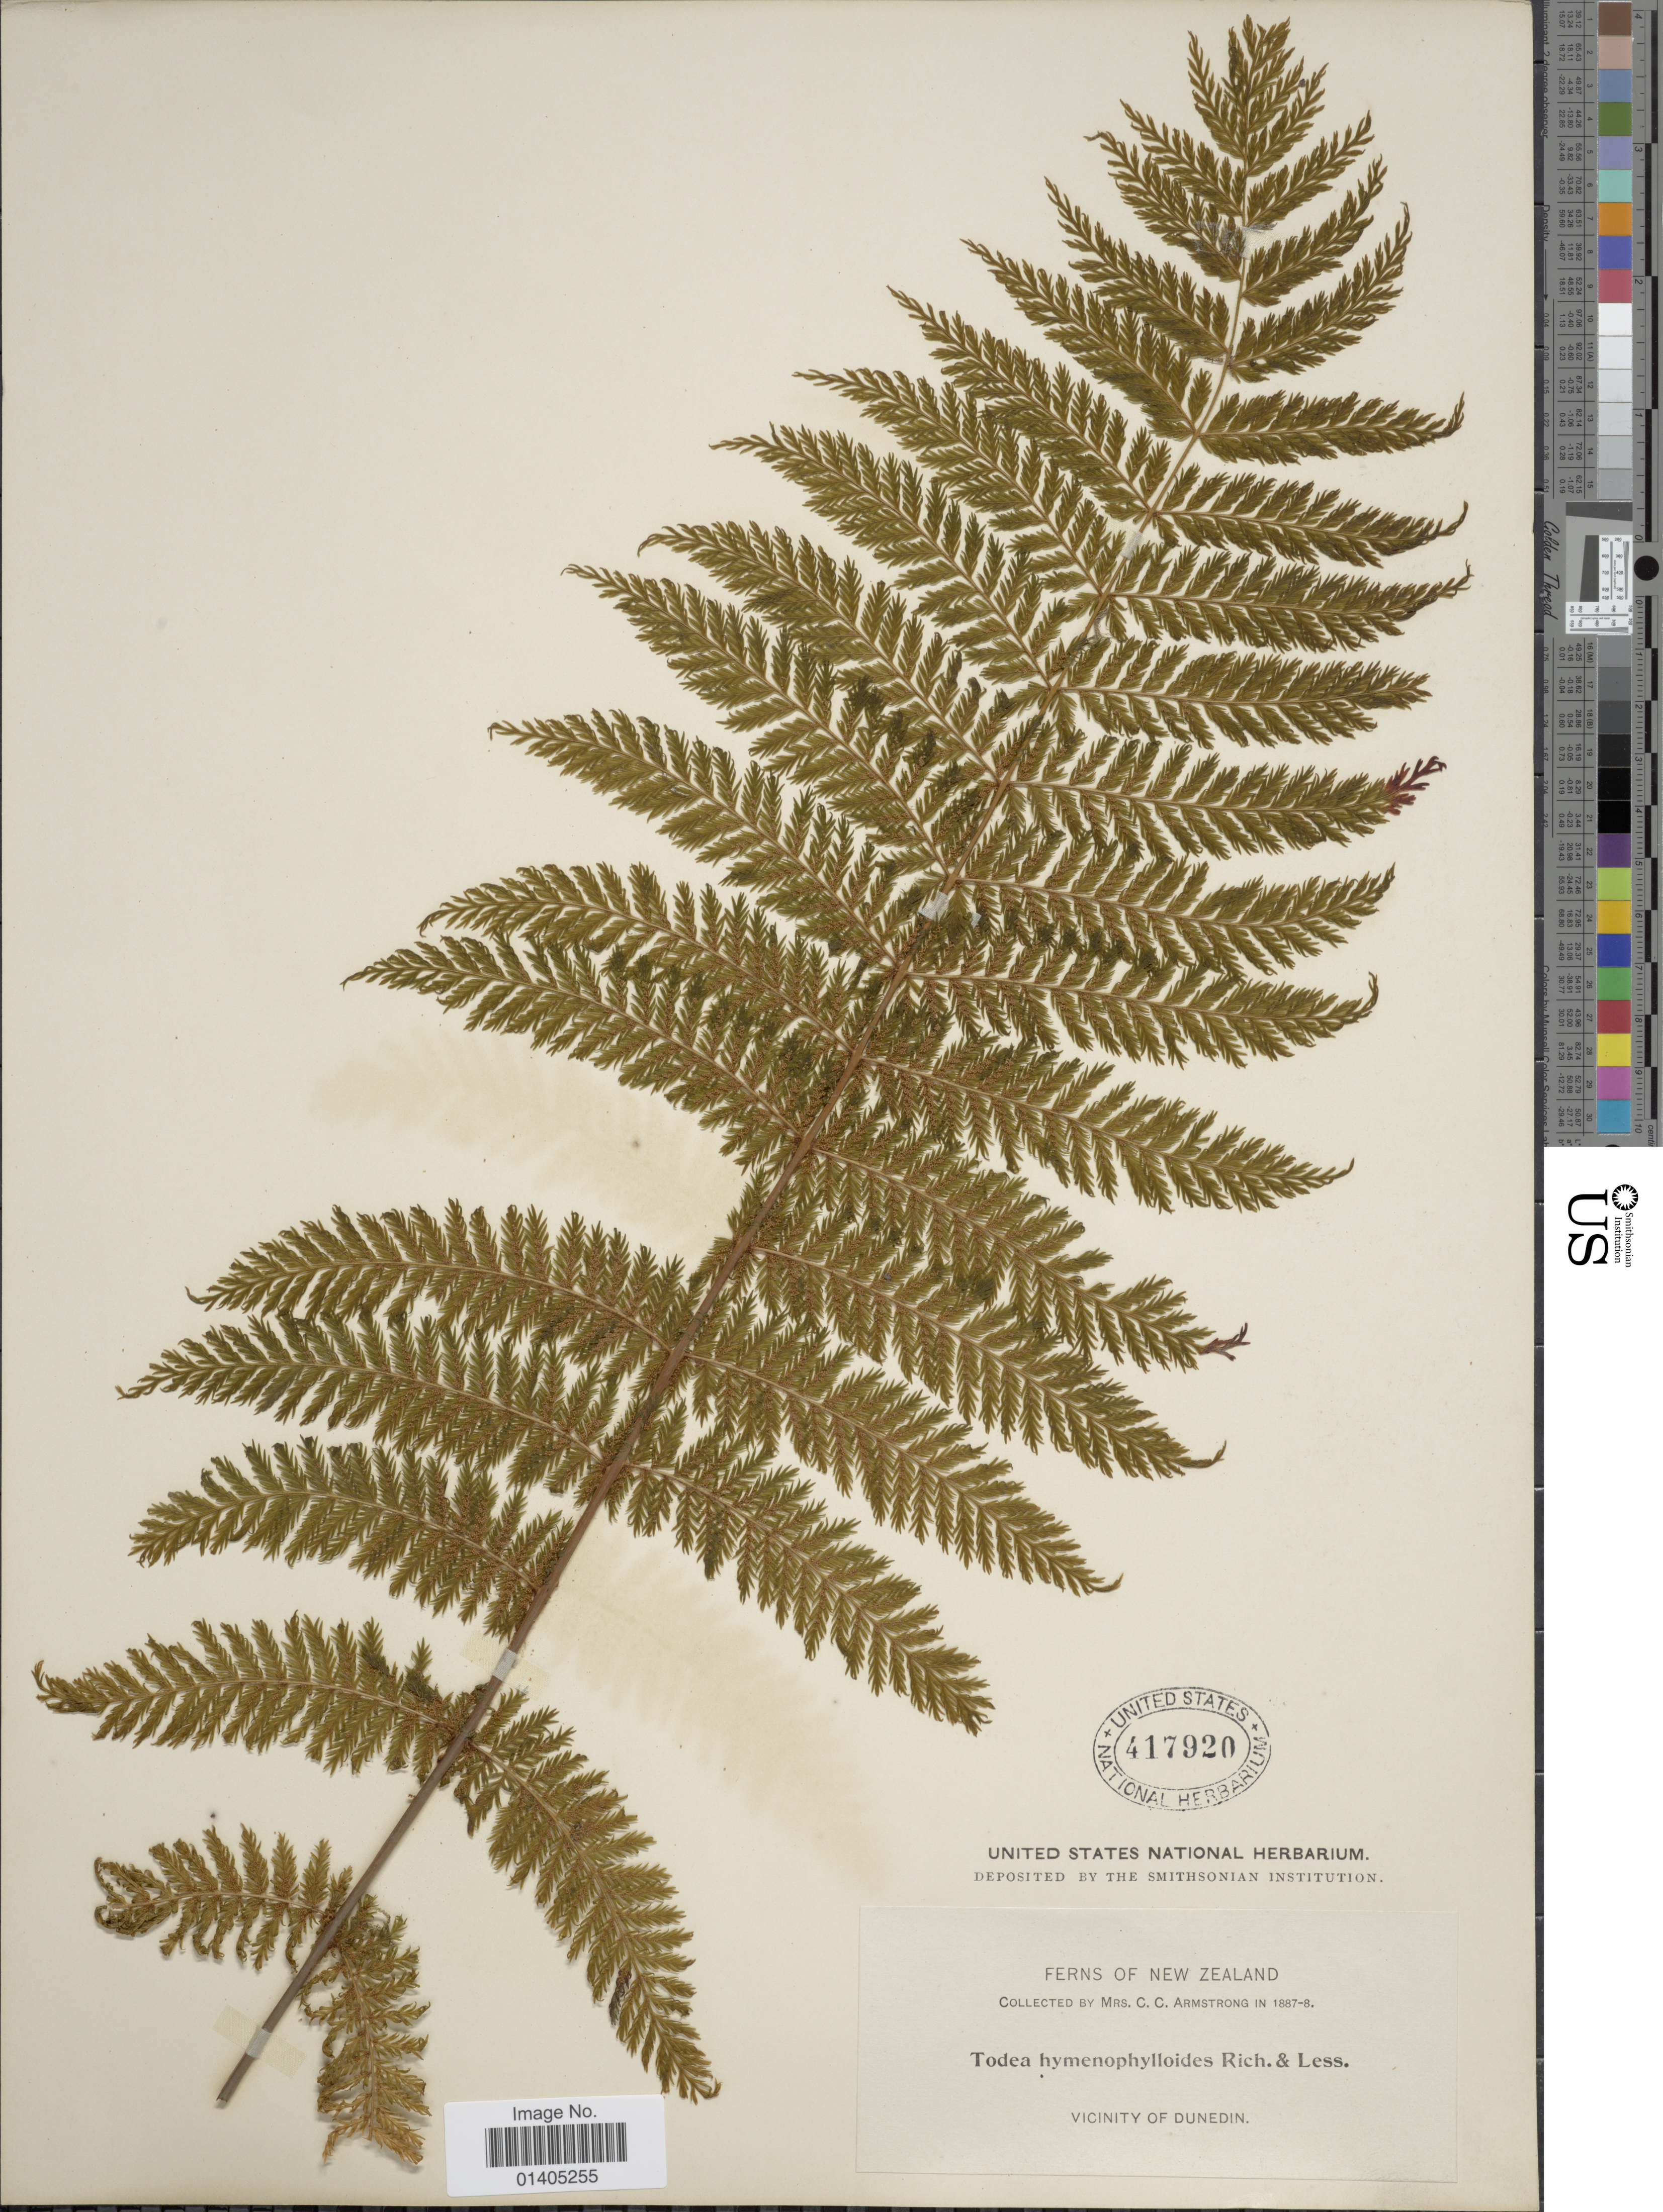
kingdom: Plantae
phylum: Tracheophyta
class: Polypodiopsida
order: Osmundales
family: Osmundaceae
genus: Leptopteris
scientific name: Leptopteris hymenophylloides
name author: (A. Rich.) C. Presl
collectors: C. Armstrong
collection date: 1887/1888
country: New Zealand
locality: Vicinity of Dunedin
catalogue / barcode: US 417920